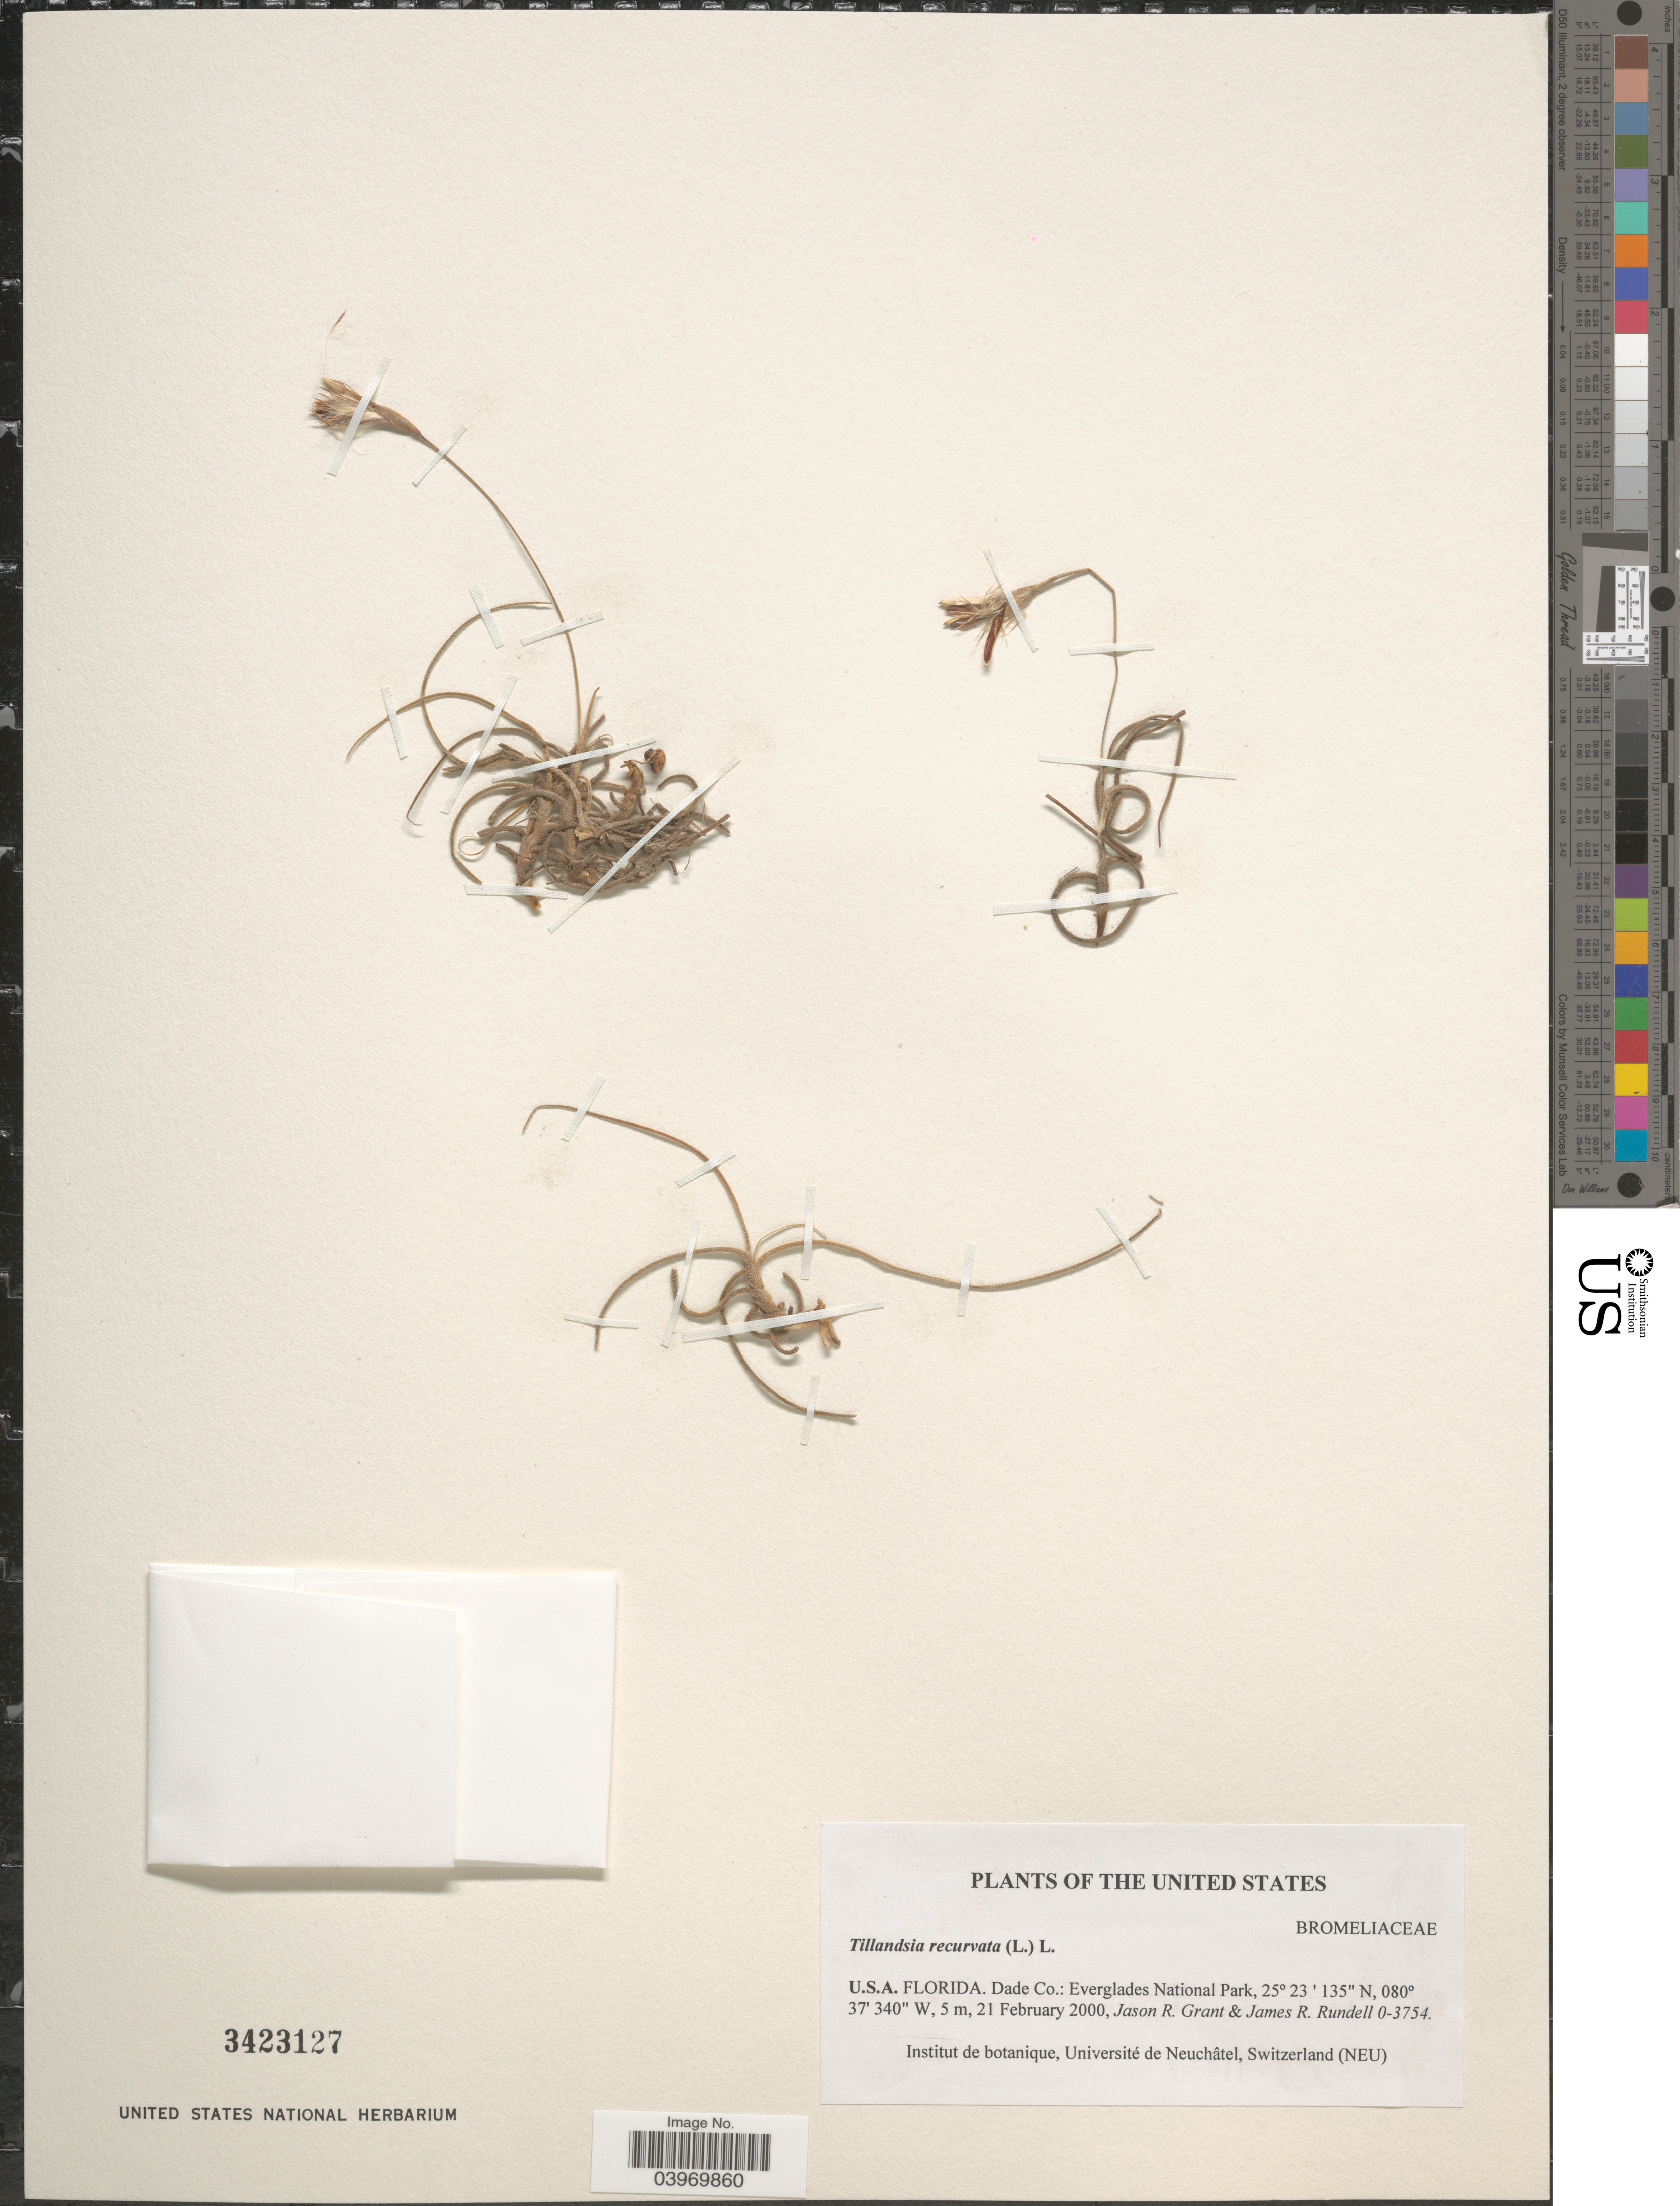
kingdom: Plantae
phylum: Tracheophyta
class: Liliopsida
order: Poales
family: Bromeliaceae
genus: Tillandsia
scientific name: Tillandsia recurvata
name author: L.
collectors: J. R. Grant & J. R. Rundell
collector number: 0-3754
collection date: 2000-02-21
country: United States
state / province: Florida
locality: Dade Co.: Everglades National Park.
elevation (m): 5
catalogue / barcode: US 3423127